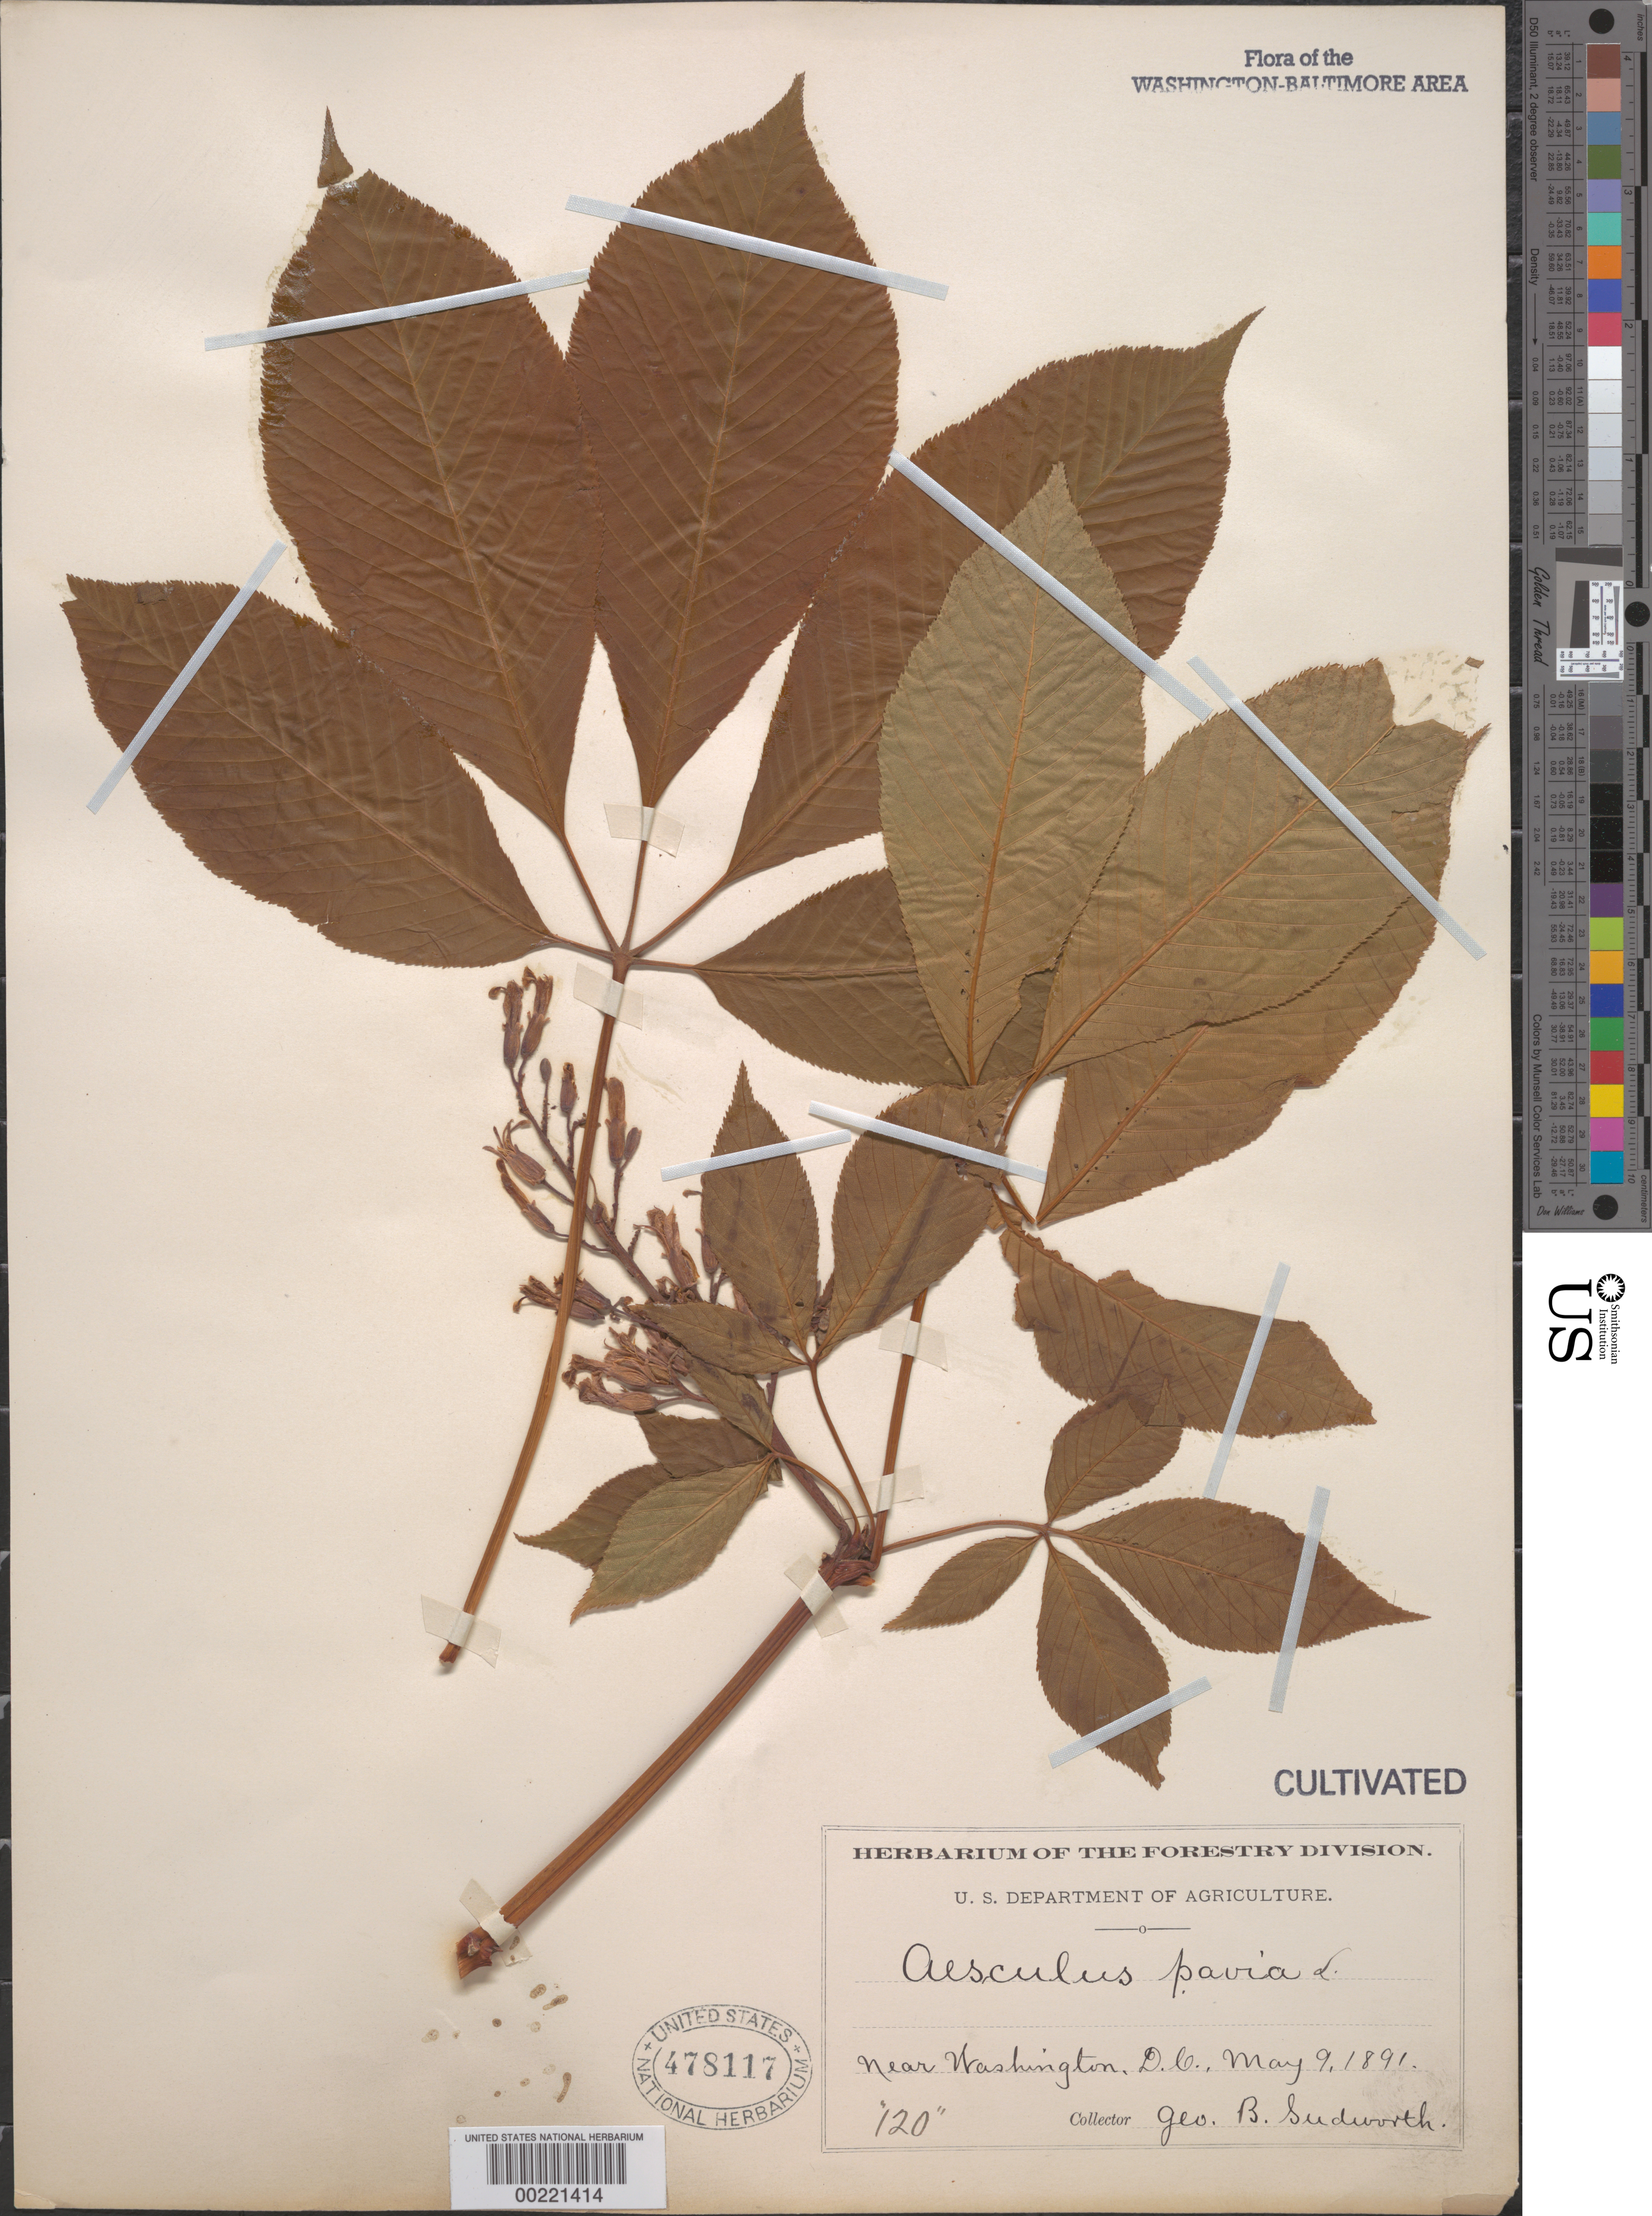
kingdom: Plantae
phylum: Tracheophyta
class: Magnoliopsida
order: Sapindales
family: Sapindaceae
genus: Aesculus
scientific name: Aesculus pavia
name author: L.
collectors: G. B. Sudworth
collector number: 120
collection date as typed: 09 May 1891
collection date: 1891-05-09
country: United States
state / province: District of Columbia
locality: Near Washington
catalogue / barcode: US 478117